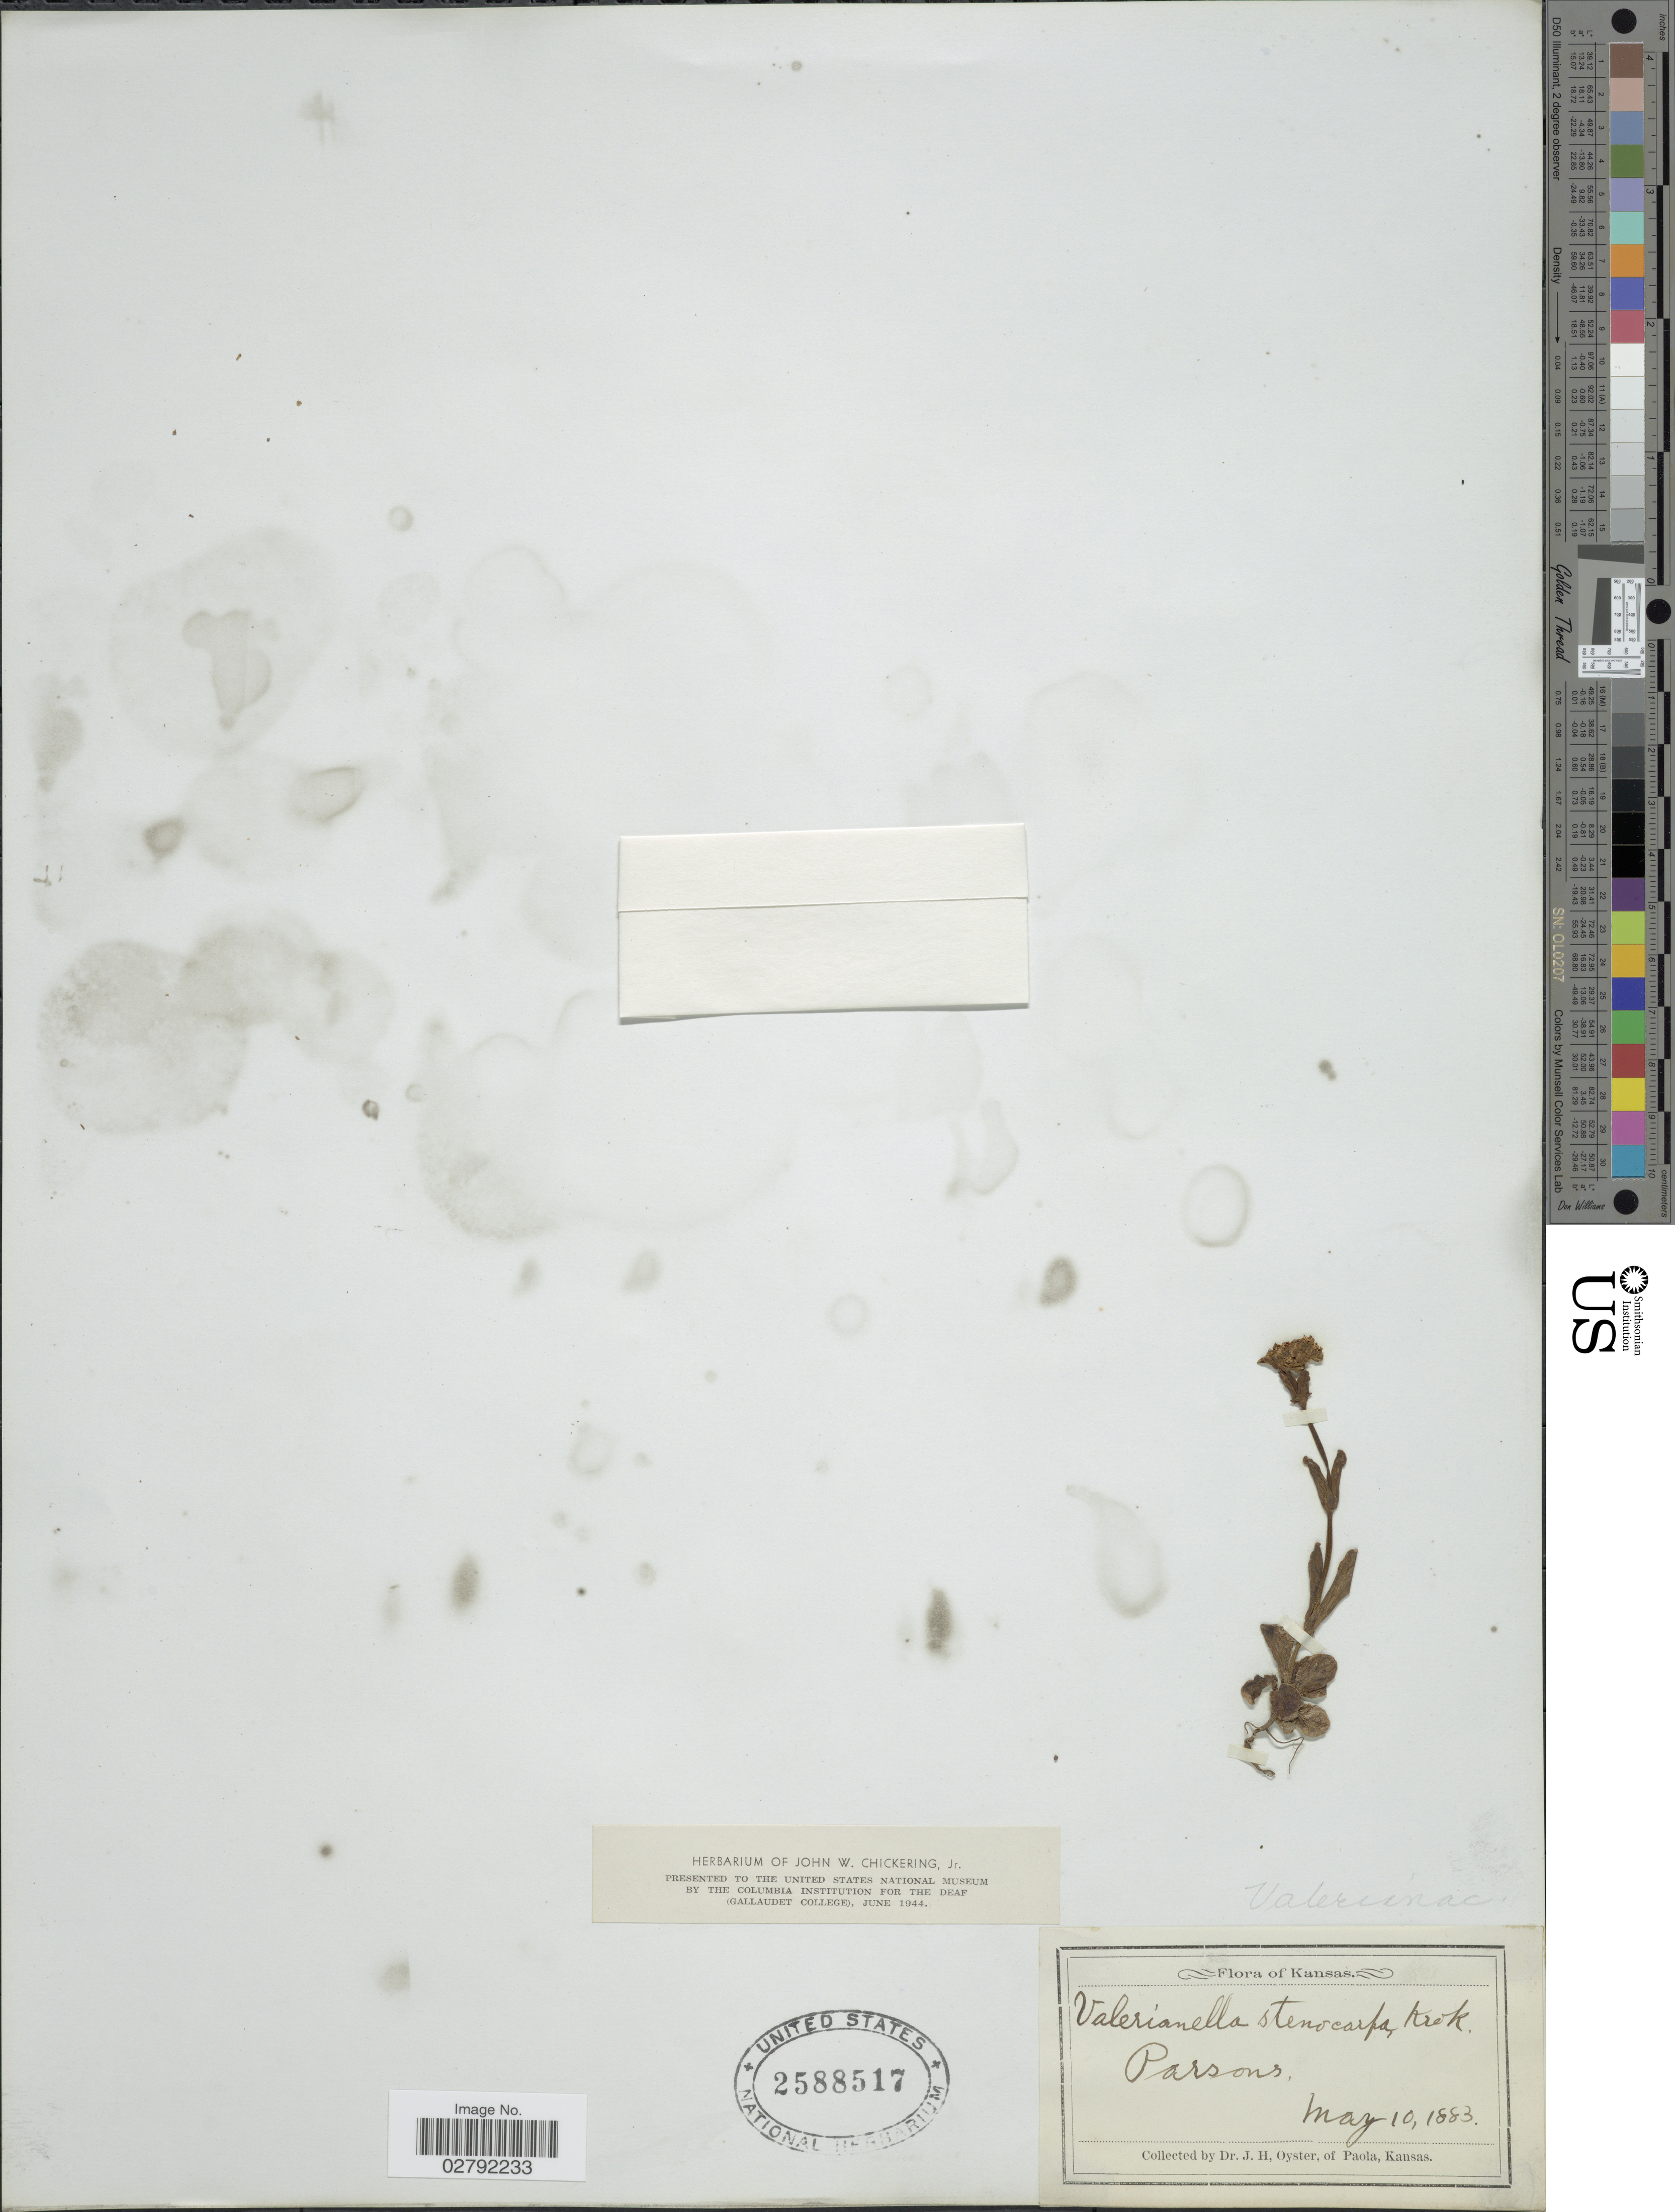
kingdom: Plantae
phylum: Tracheophyta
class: Magnoliopsida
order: Dipsacales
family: Caprifoliaceae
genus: Valerianella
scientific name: Valerianella stenocarpa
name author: (Engelm. ex A. Gray) Krok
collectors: J. H. Oyster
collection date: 1883-05-10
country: United States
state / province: Kansas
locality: Parsons.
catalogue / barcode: US 2588517